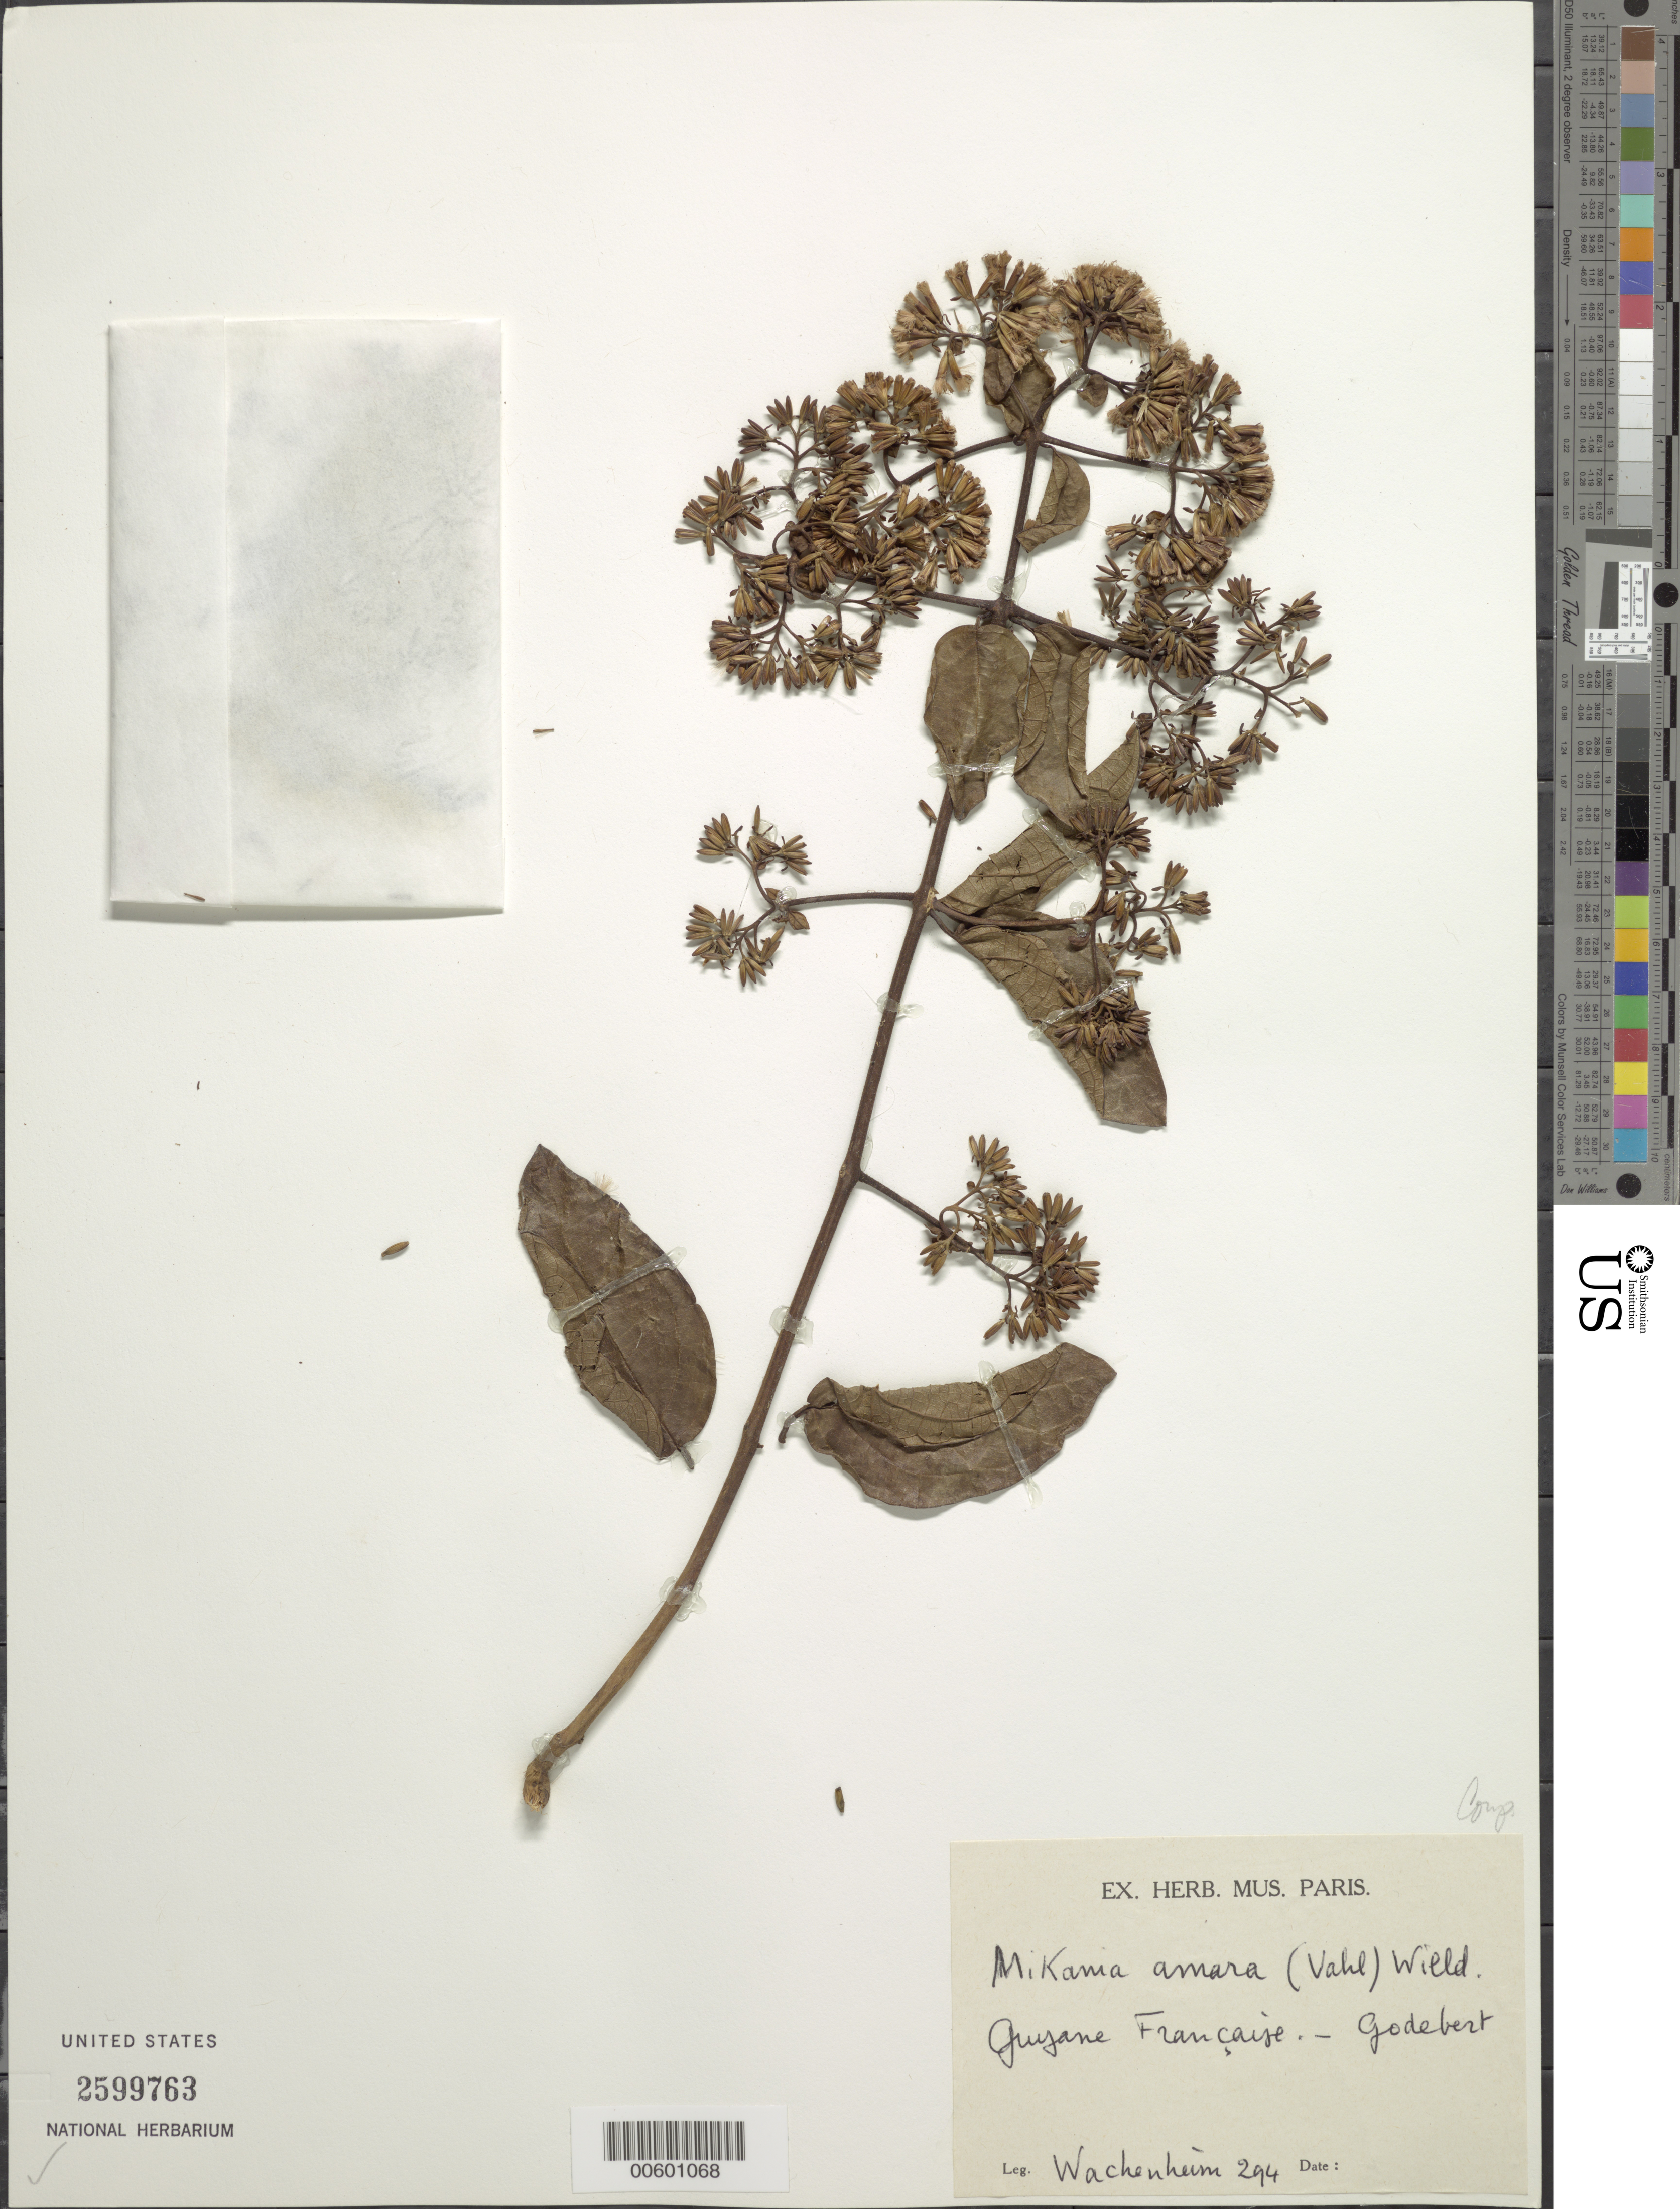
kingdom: Plantae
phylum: Tracheophyta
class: Magnoliopsida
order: Asterales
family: Asteraceae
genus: Mikania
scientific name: Mikania parviflora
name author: (Aubl.) H. Karst.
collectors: G. Wachenheim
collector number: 294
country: French Guiana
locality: Godebert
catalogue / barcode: US 2599763